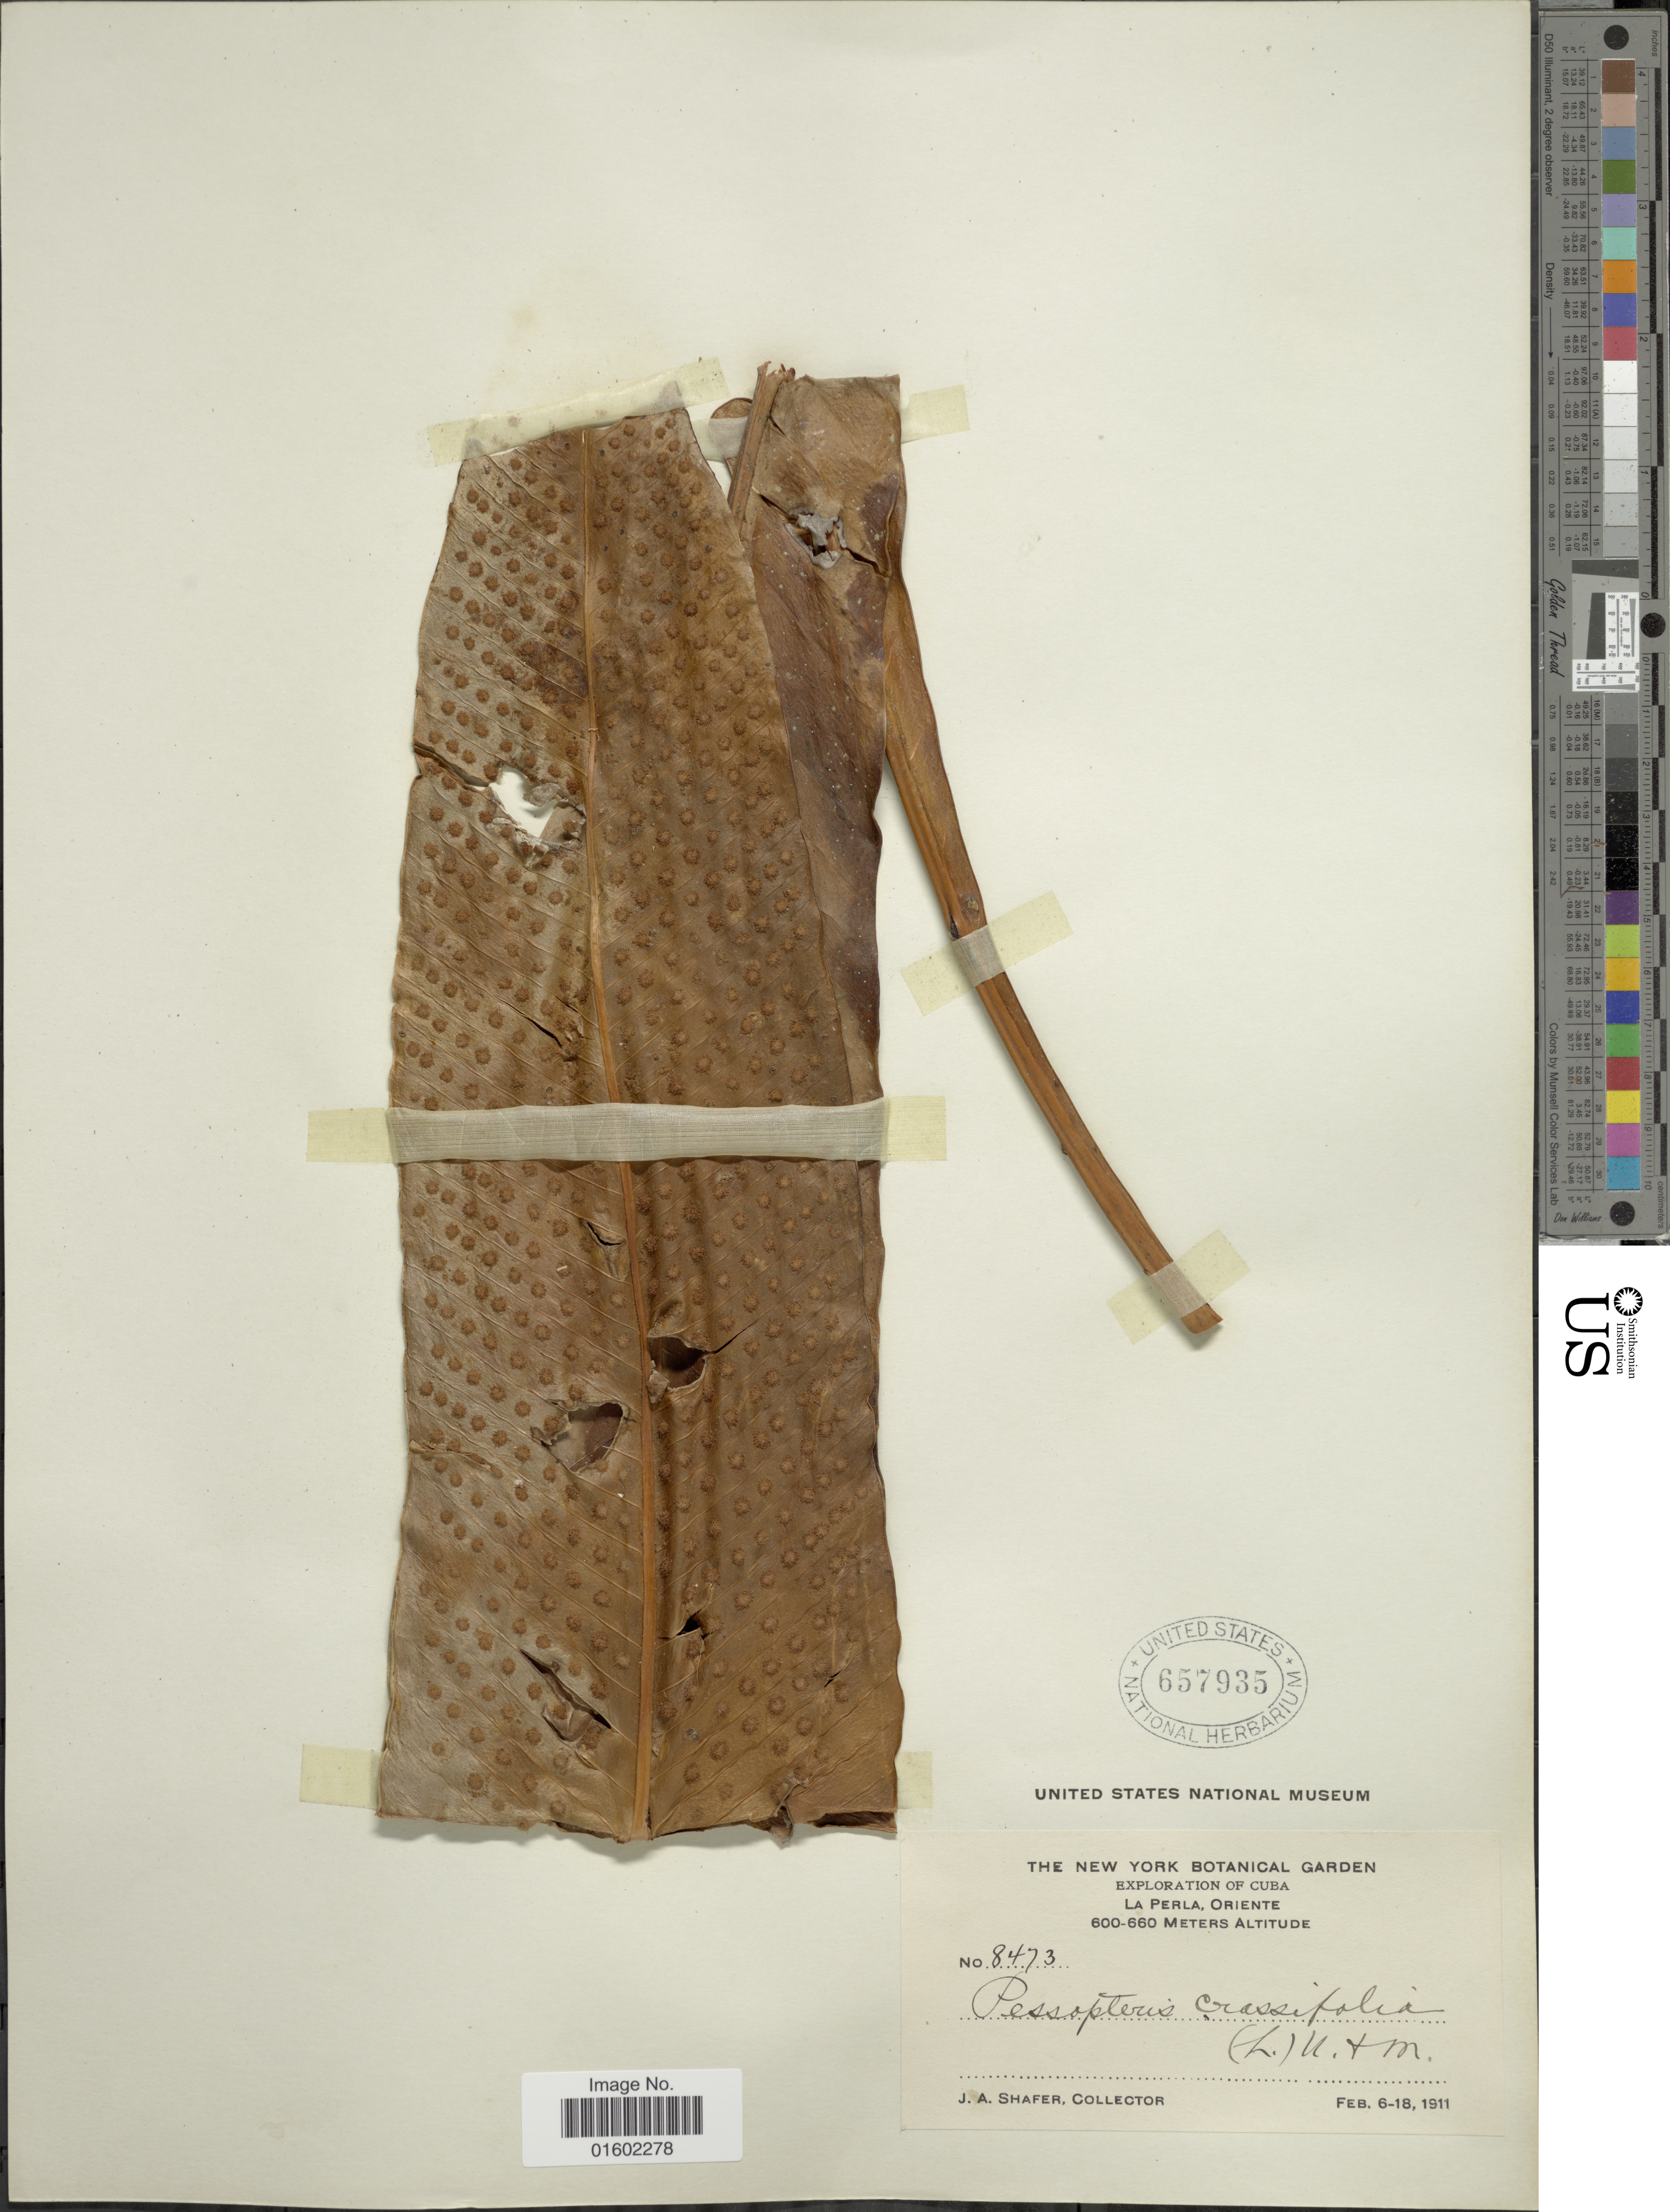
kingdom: Plantae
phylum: Tracheophyta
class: Polypodiopsida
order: Polypodiales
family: Polypodiaceae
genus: Niphidium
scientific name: Niphidium crassifolium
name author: (L.) Lellinger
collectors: J. A. Shafer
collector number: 8473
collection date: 1911-02-06/1911-02-18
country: Cuba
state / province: Oriente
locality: La Perla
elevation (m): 600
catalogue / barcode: US 657935